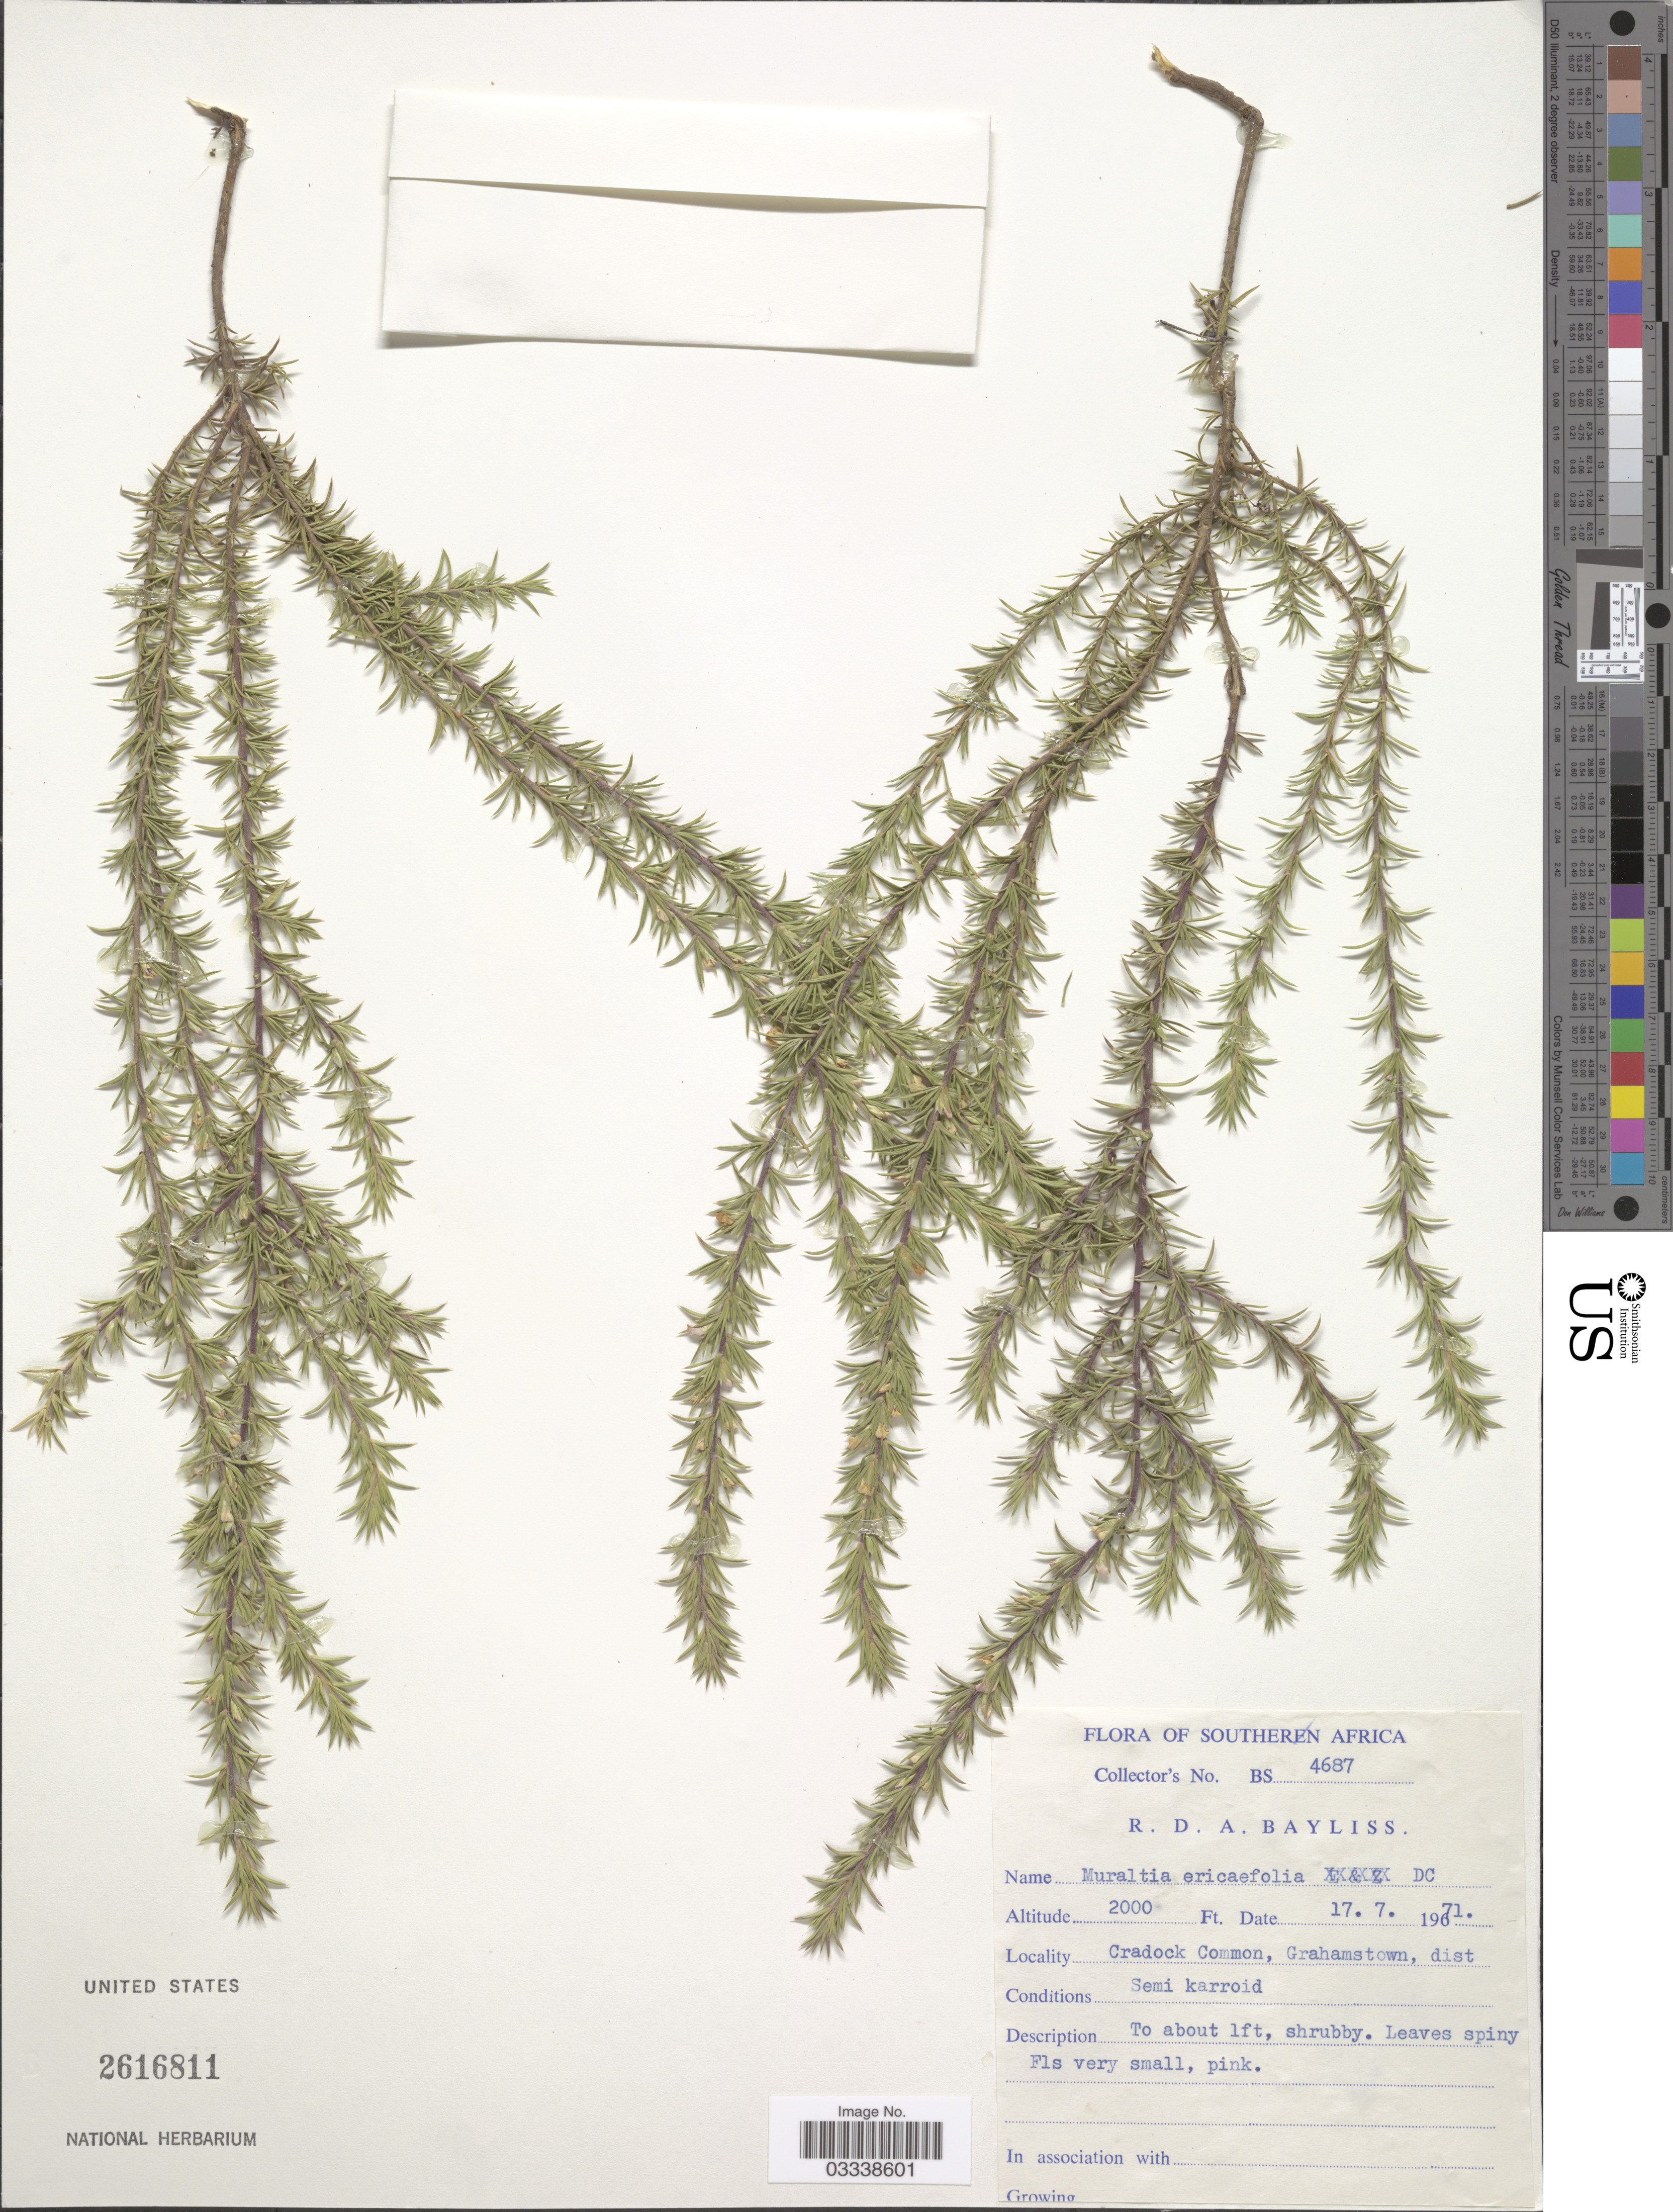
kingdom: Plantae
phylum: Tracheophyta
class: Magnoliopsida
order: Fabales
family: Polygalaceae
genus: Muraltia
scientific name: Muraltia ericaefolia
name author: DC.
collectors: R. Bayliss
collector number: BS4687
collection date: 1971-07-17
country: South Africa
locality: Southern Africa, Cradock Common, Grahamstown, dist.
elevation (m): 610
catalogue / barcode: US 2616811